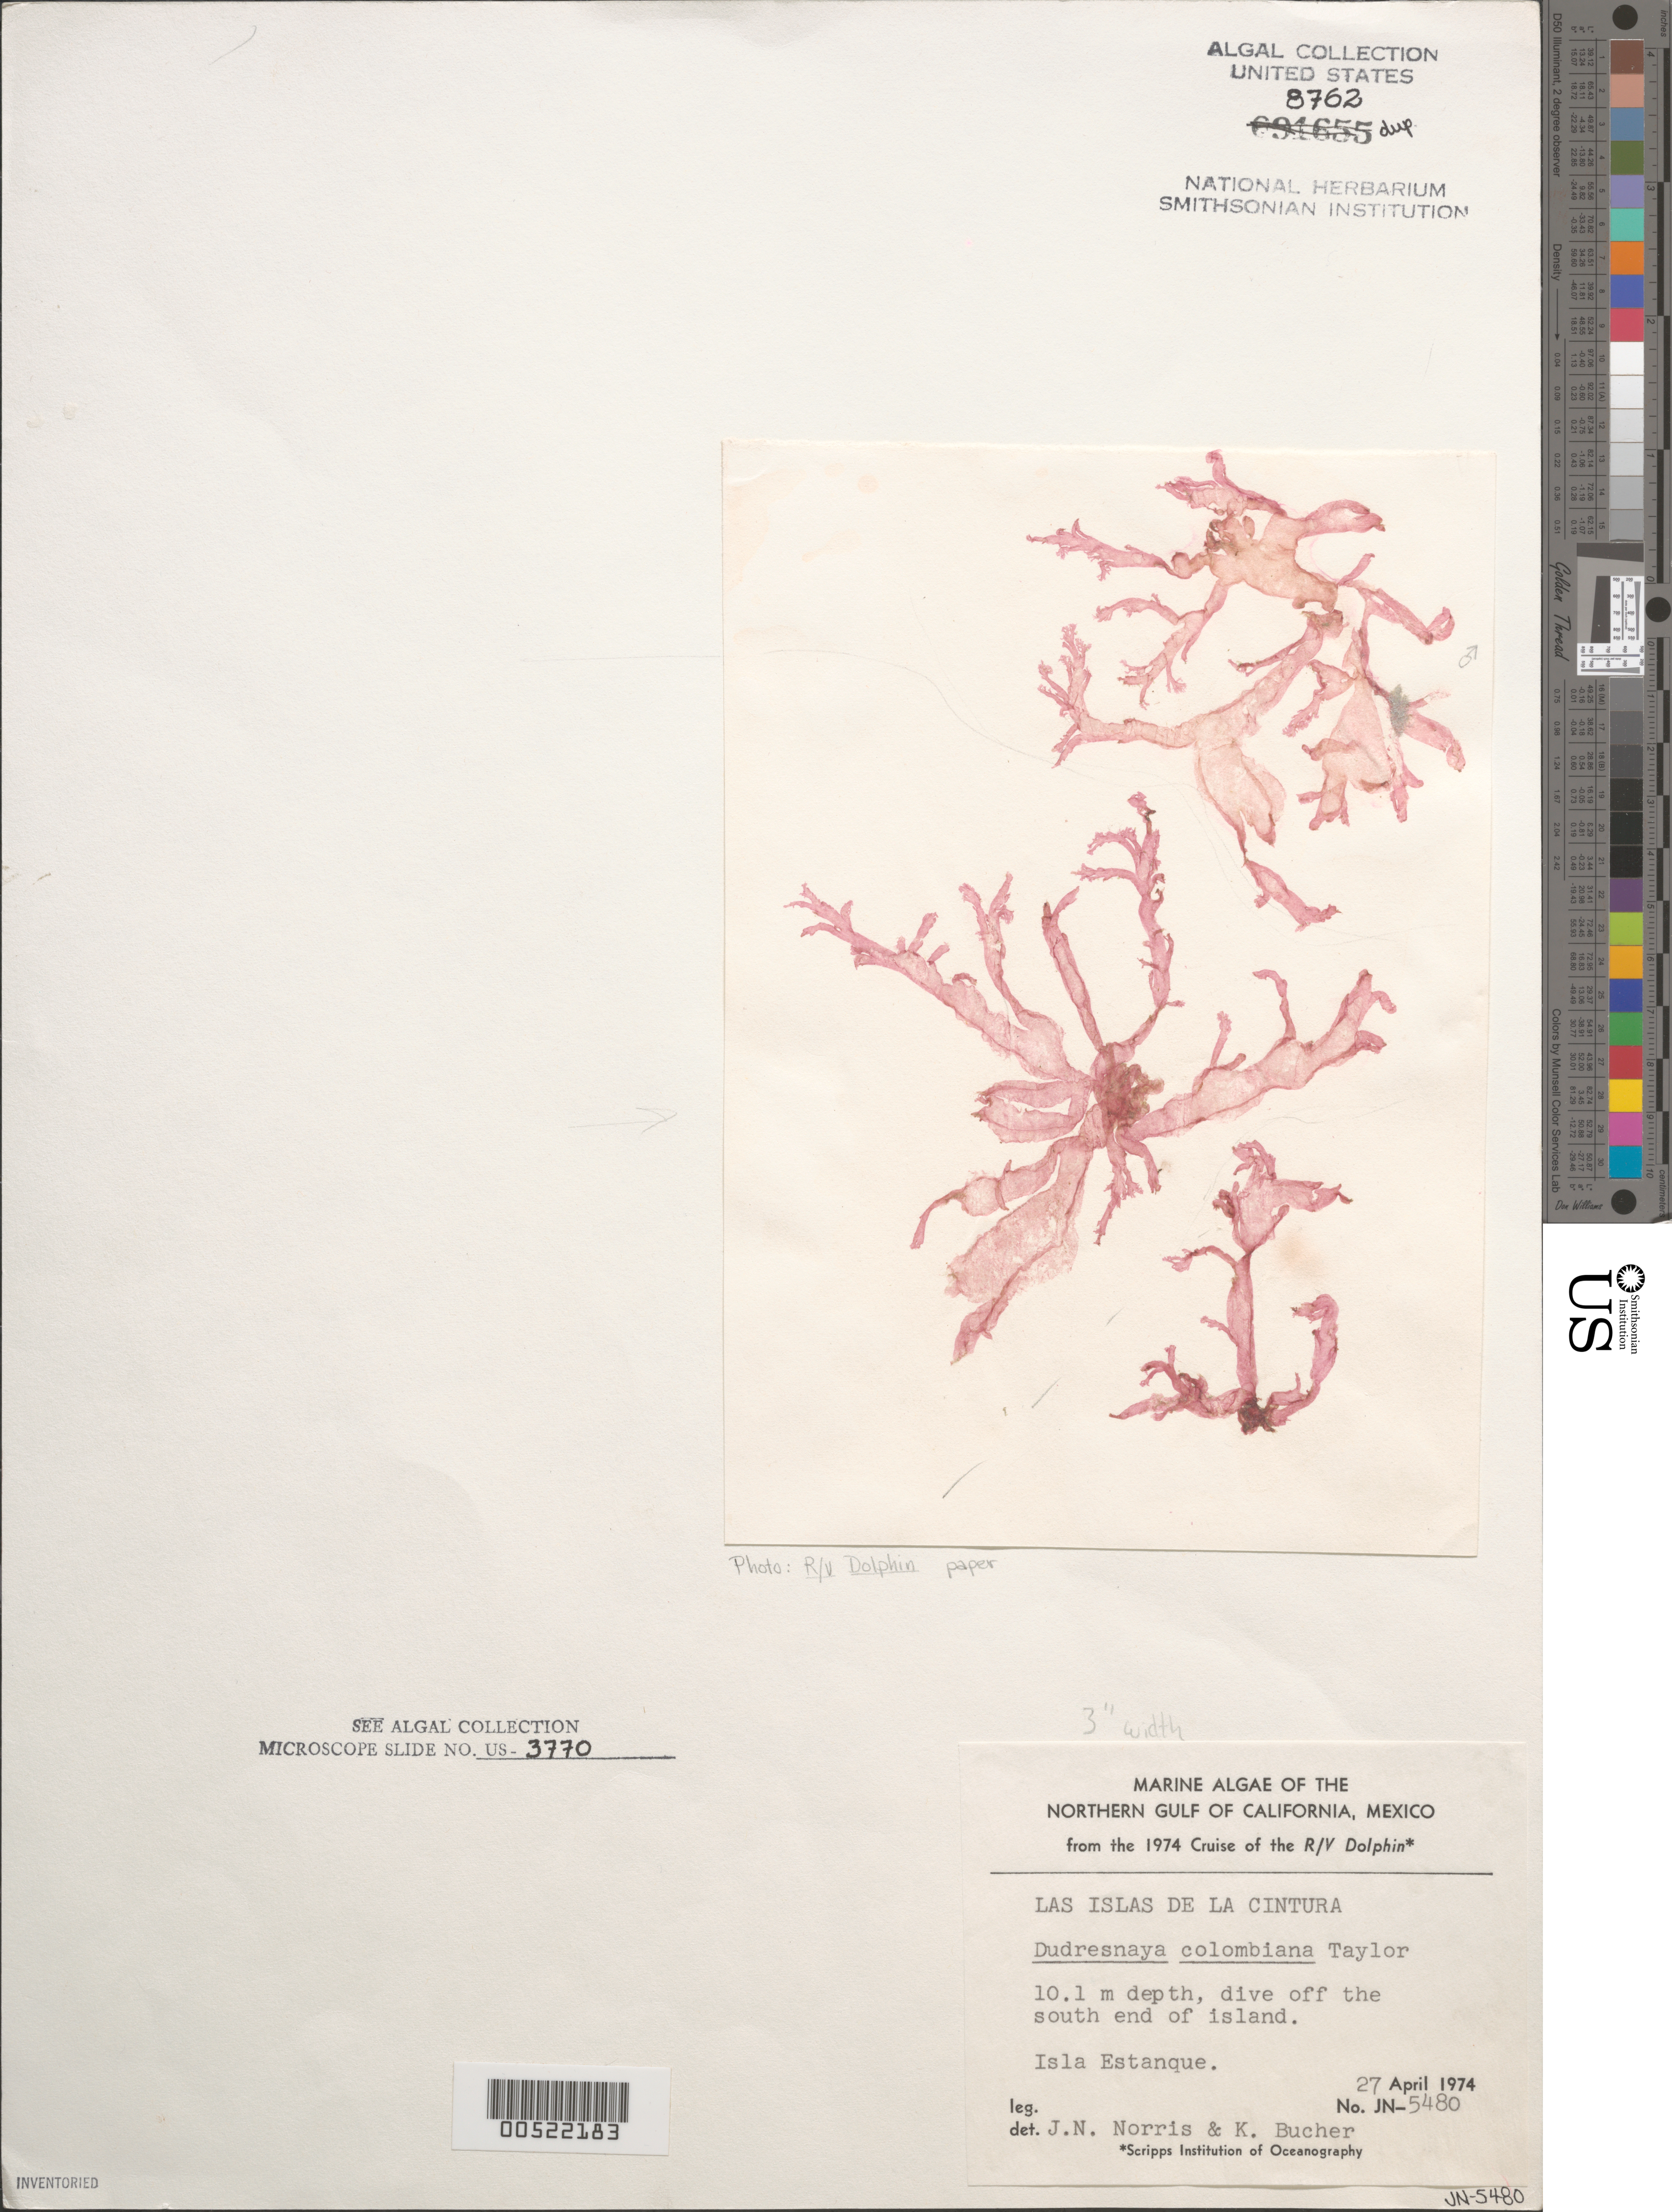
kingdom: Plantae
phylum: Rhodophyta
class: Florideophyceae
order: Gigartinales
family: Dumontiaceae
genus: Dudresnaya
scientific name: Dudresnaya colombiana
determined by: Norris, J. N.; Bucher, K. E.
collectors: J. N. Norris & K. E. Bucher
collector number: JN-5480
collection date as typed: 27 Apr 1974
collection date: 1974-04-27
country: Mexico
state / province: Baja California Norte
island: Isla Estanque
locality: Off Isla Estanque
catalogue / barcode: US 8762